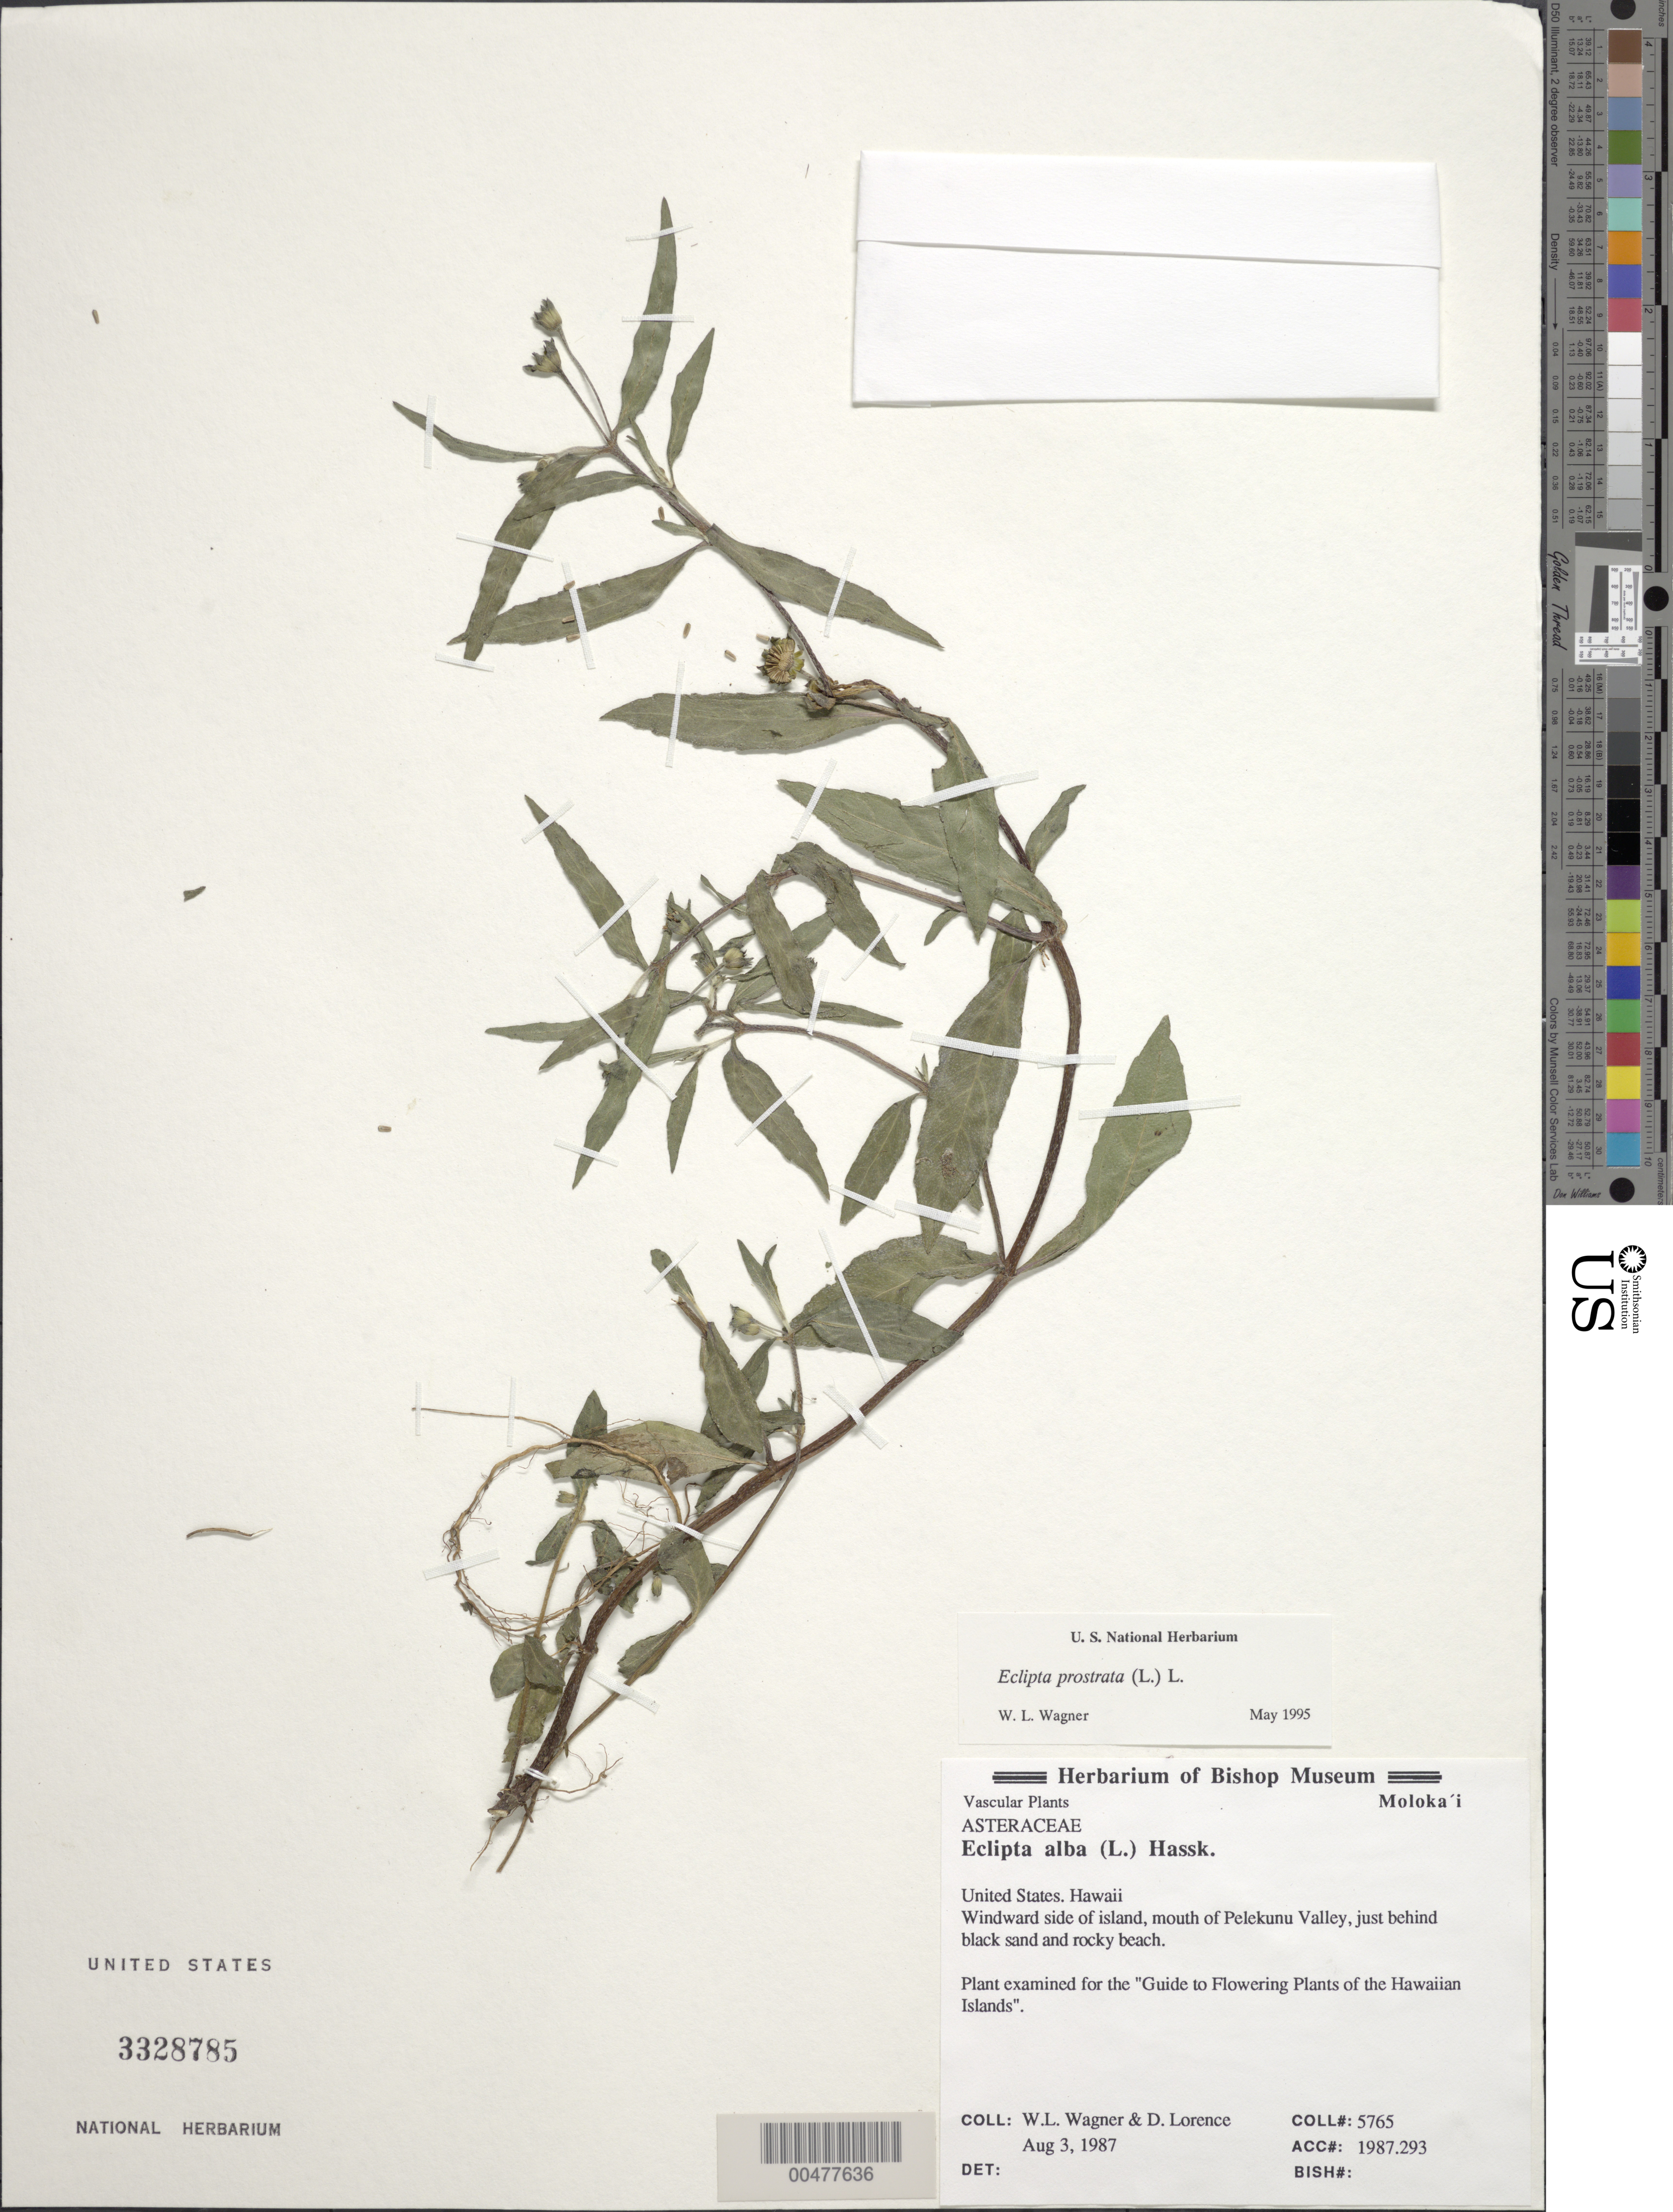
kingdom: Plantae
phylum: Tracheophyta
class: Magnoliopsida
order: Asterales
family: Asteraceae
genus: Eclipta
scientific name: Eclipta prostrata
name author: (L.) L.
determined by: Wagner, W. L., (BOT), Smithsonian Institution - National Museum of Natural History (UNITED STATES)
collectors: W. L. Wagner & D. Lorence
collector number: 5765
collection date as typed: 3 Aug 1987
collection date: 1987-08-03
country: United States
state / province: Hawaii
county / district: Maui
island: Moloka'i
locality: Windward side of island, mouth of Pelekunu Valley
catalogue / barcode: US 3328785